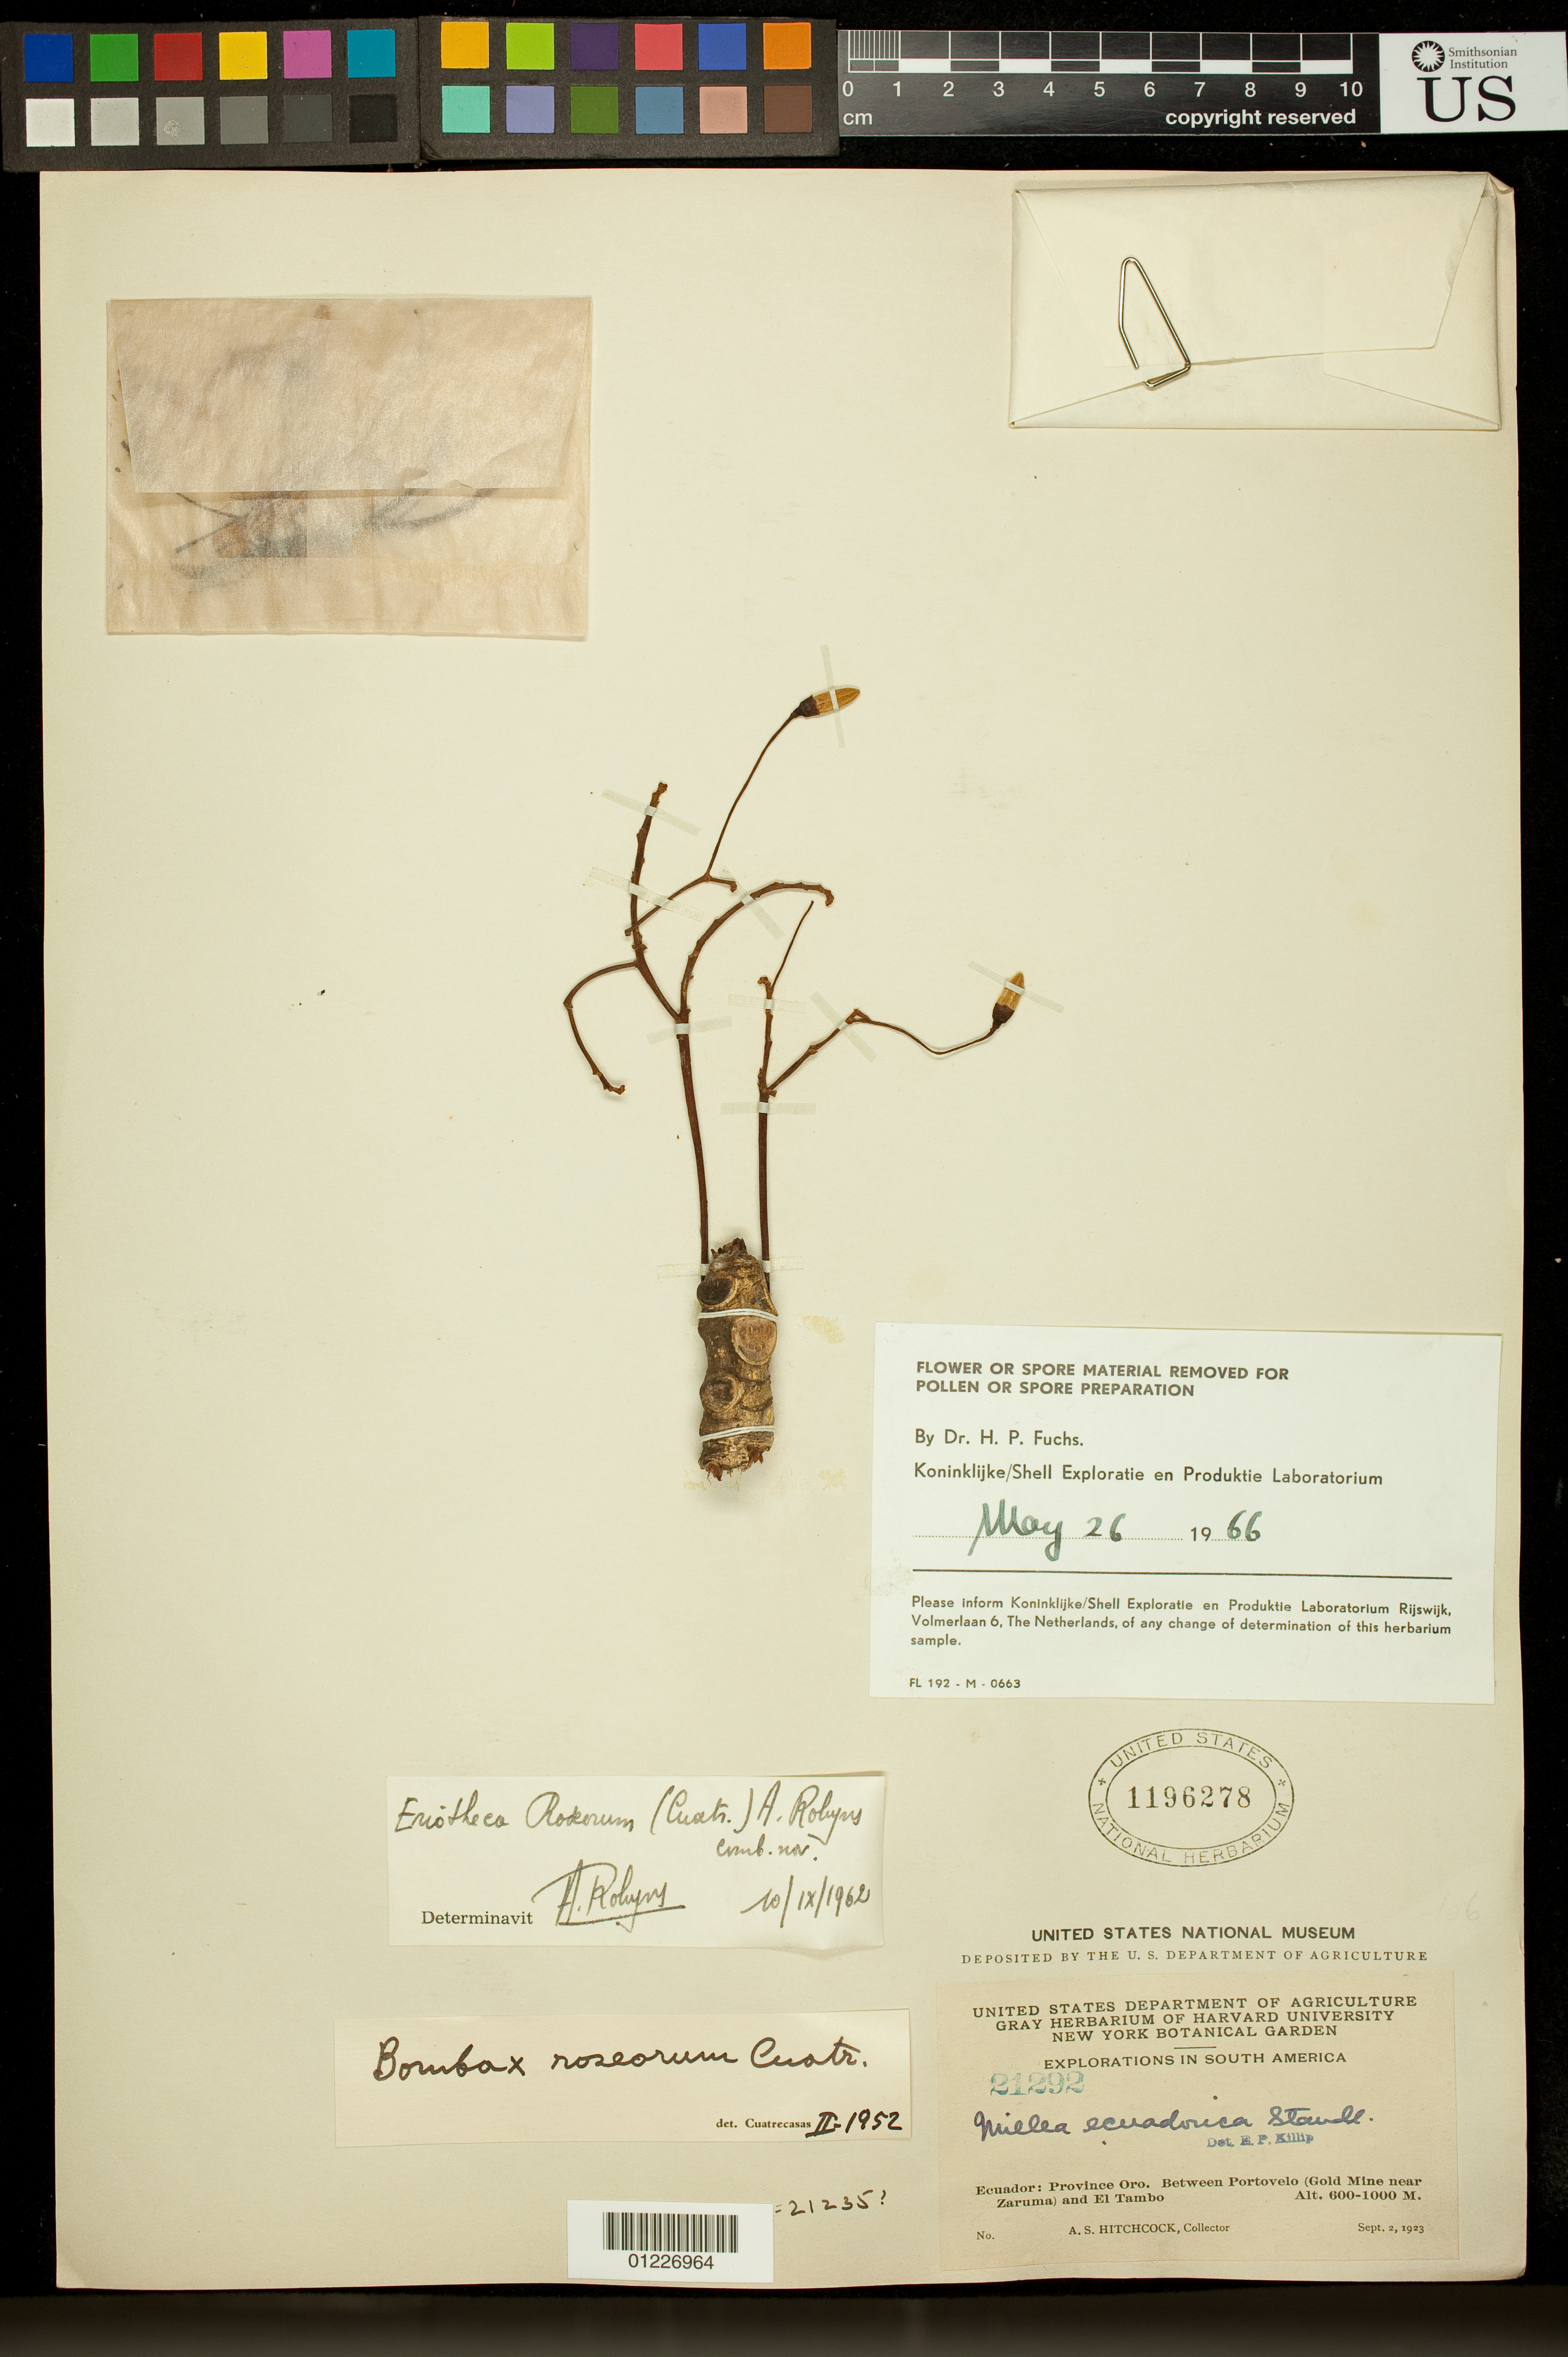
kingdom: Plantae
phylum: Tracheophyta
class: Magnoliopsida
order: Malvales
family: Malvaceae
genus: Pachira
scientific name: Pachira roseorum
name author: (Cuatrec.) V.N. Yoshik. & M.C. Duarte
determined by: Dorr, Laurence J., Curator (BOT), Smithsonian Institution - National Museum of Natural History (UNITED STATES)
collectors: A. S. Hitchcock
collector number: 21292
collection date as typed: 02 Sep 1923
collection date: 1923-09-02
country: Ecuador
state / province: El Oro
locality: Between Portovelo (gold mine near Zaruma) and El Tambo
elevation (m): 600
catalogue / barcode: US 1196278